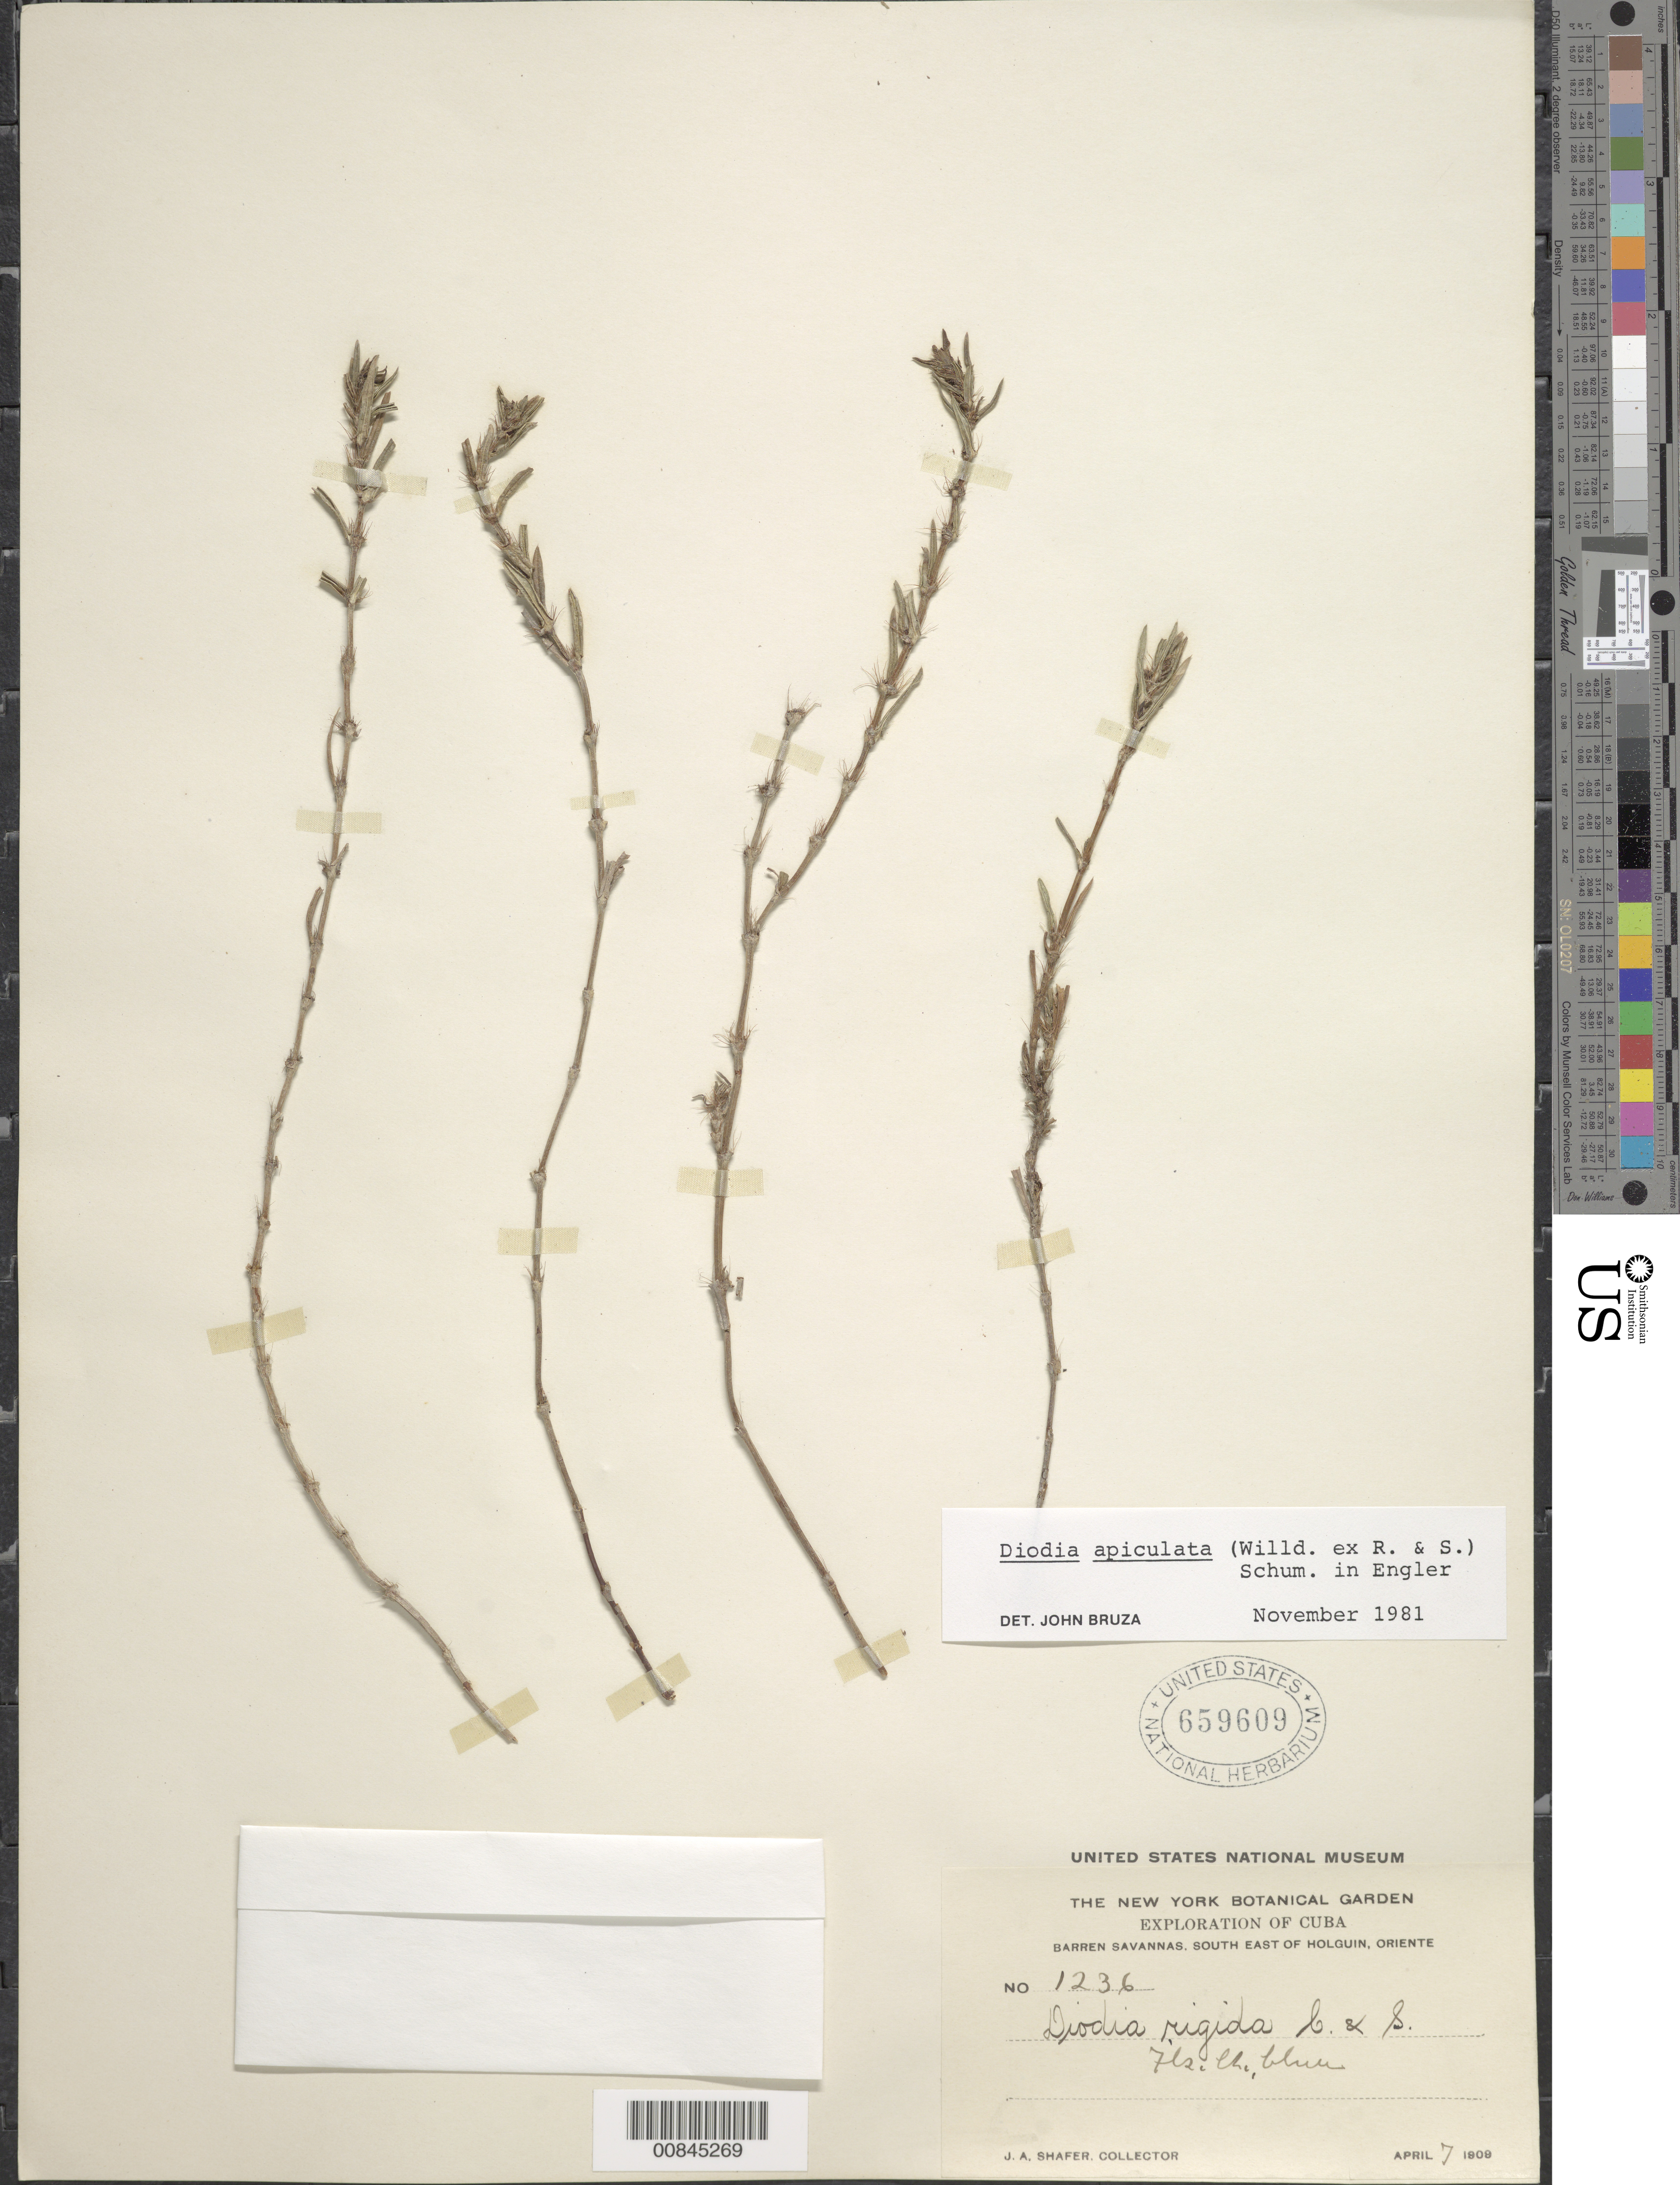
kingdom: Plantae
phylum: Tracheophyta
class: Magnoliopsida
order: Gentianales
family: Rubiaceae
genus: Diodella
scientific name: Diodella apiculata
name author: (Willd. ex Roem. & Schult.) Bacigalupo & E.L. Cabral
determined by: Bruza, J.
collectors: J. A. Shafer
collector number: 1236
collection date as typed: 07 Apr 1909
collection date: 1909-04-07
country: Cuba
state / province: Oriente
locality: Savannas southeast of Holguin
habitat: Barren savannas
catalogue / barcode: US 659609